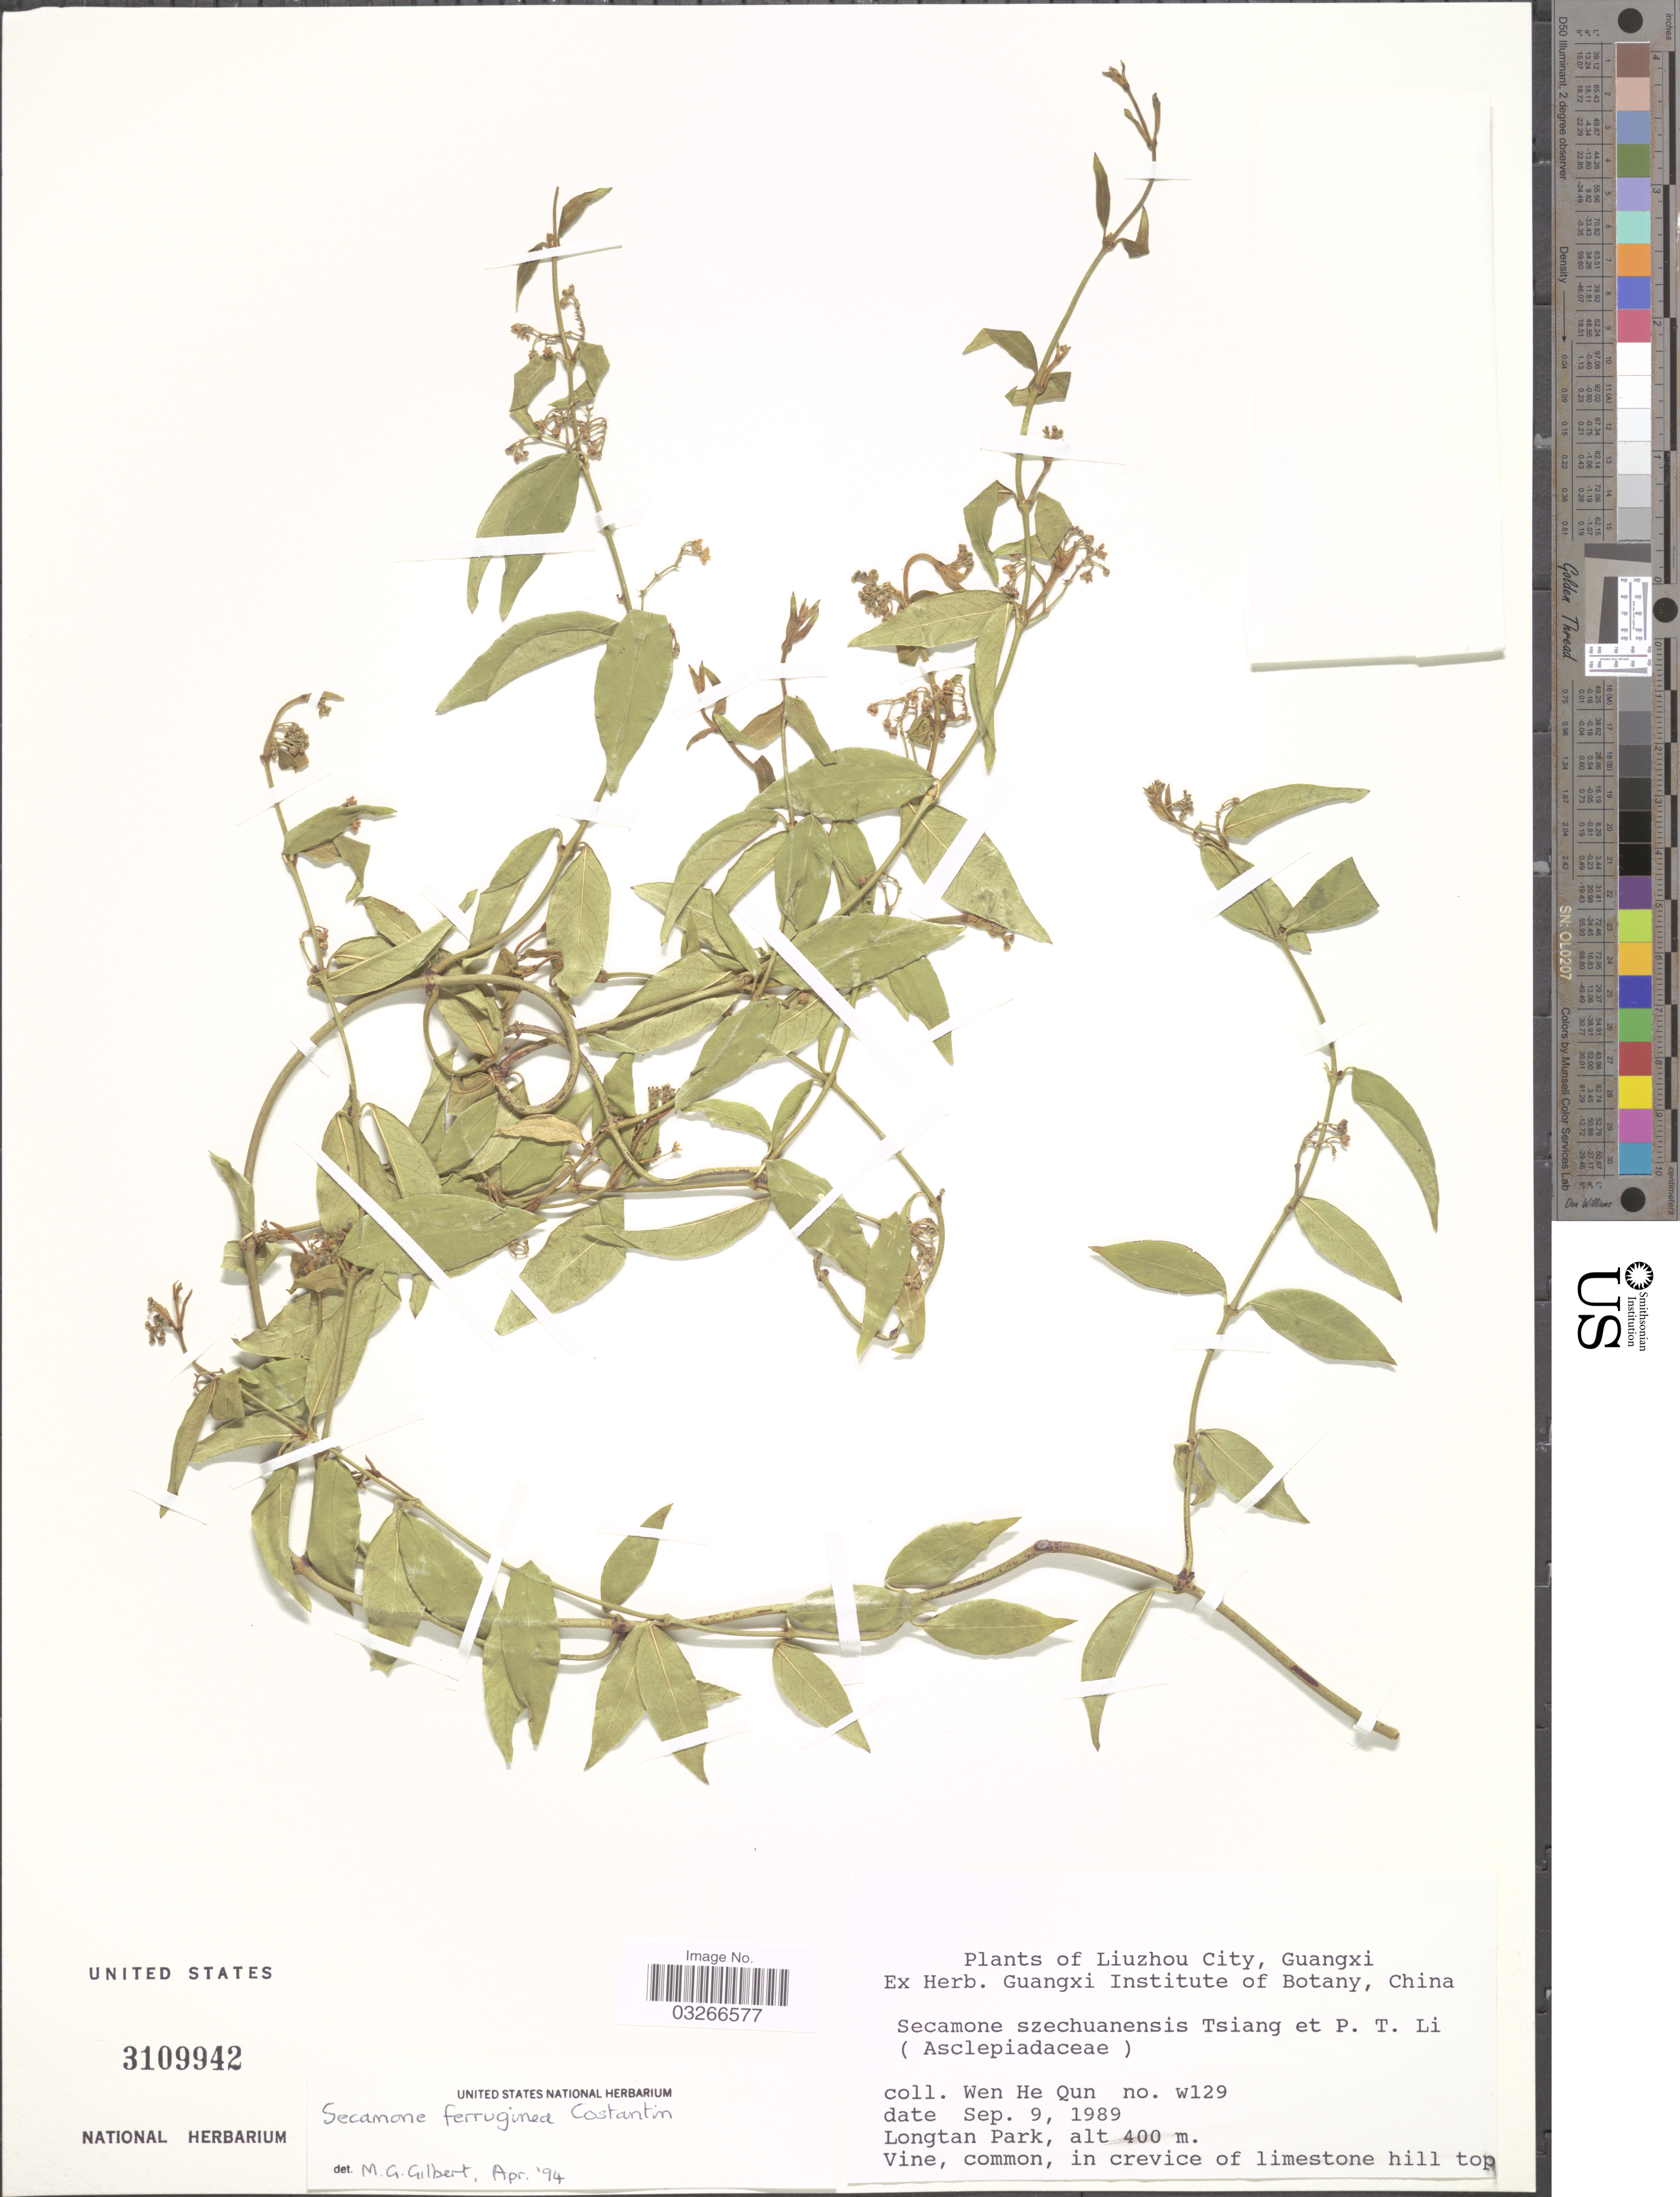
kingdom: Plantae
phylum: Tracheophyta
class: Magnoliopsida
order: Gentianales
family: Apocynaceae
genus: Secamone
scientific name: Secamone emetica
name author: (Retz.) R. Br. ex Schult.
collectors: W. Qun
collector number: w129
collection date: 1989-09-09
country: China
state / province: Guangxi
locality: Liuzhou City. Longtan Park.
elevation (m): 400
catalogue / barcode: US 3109942